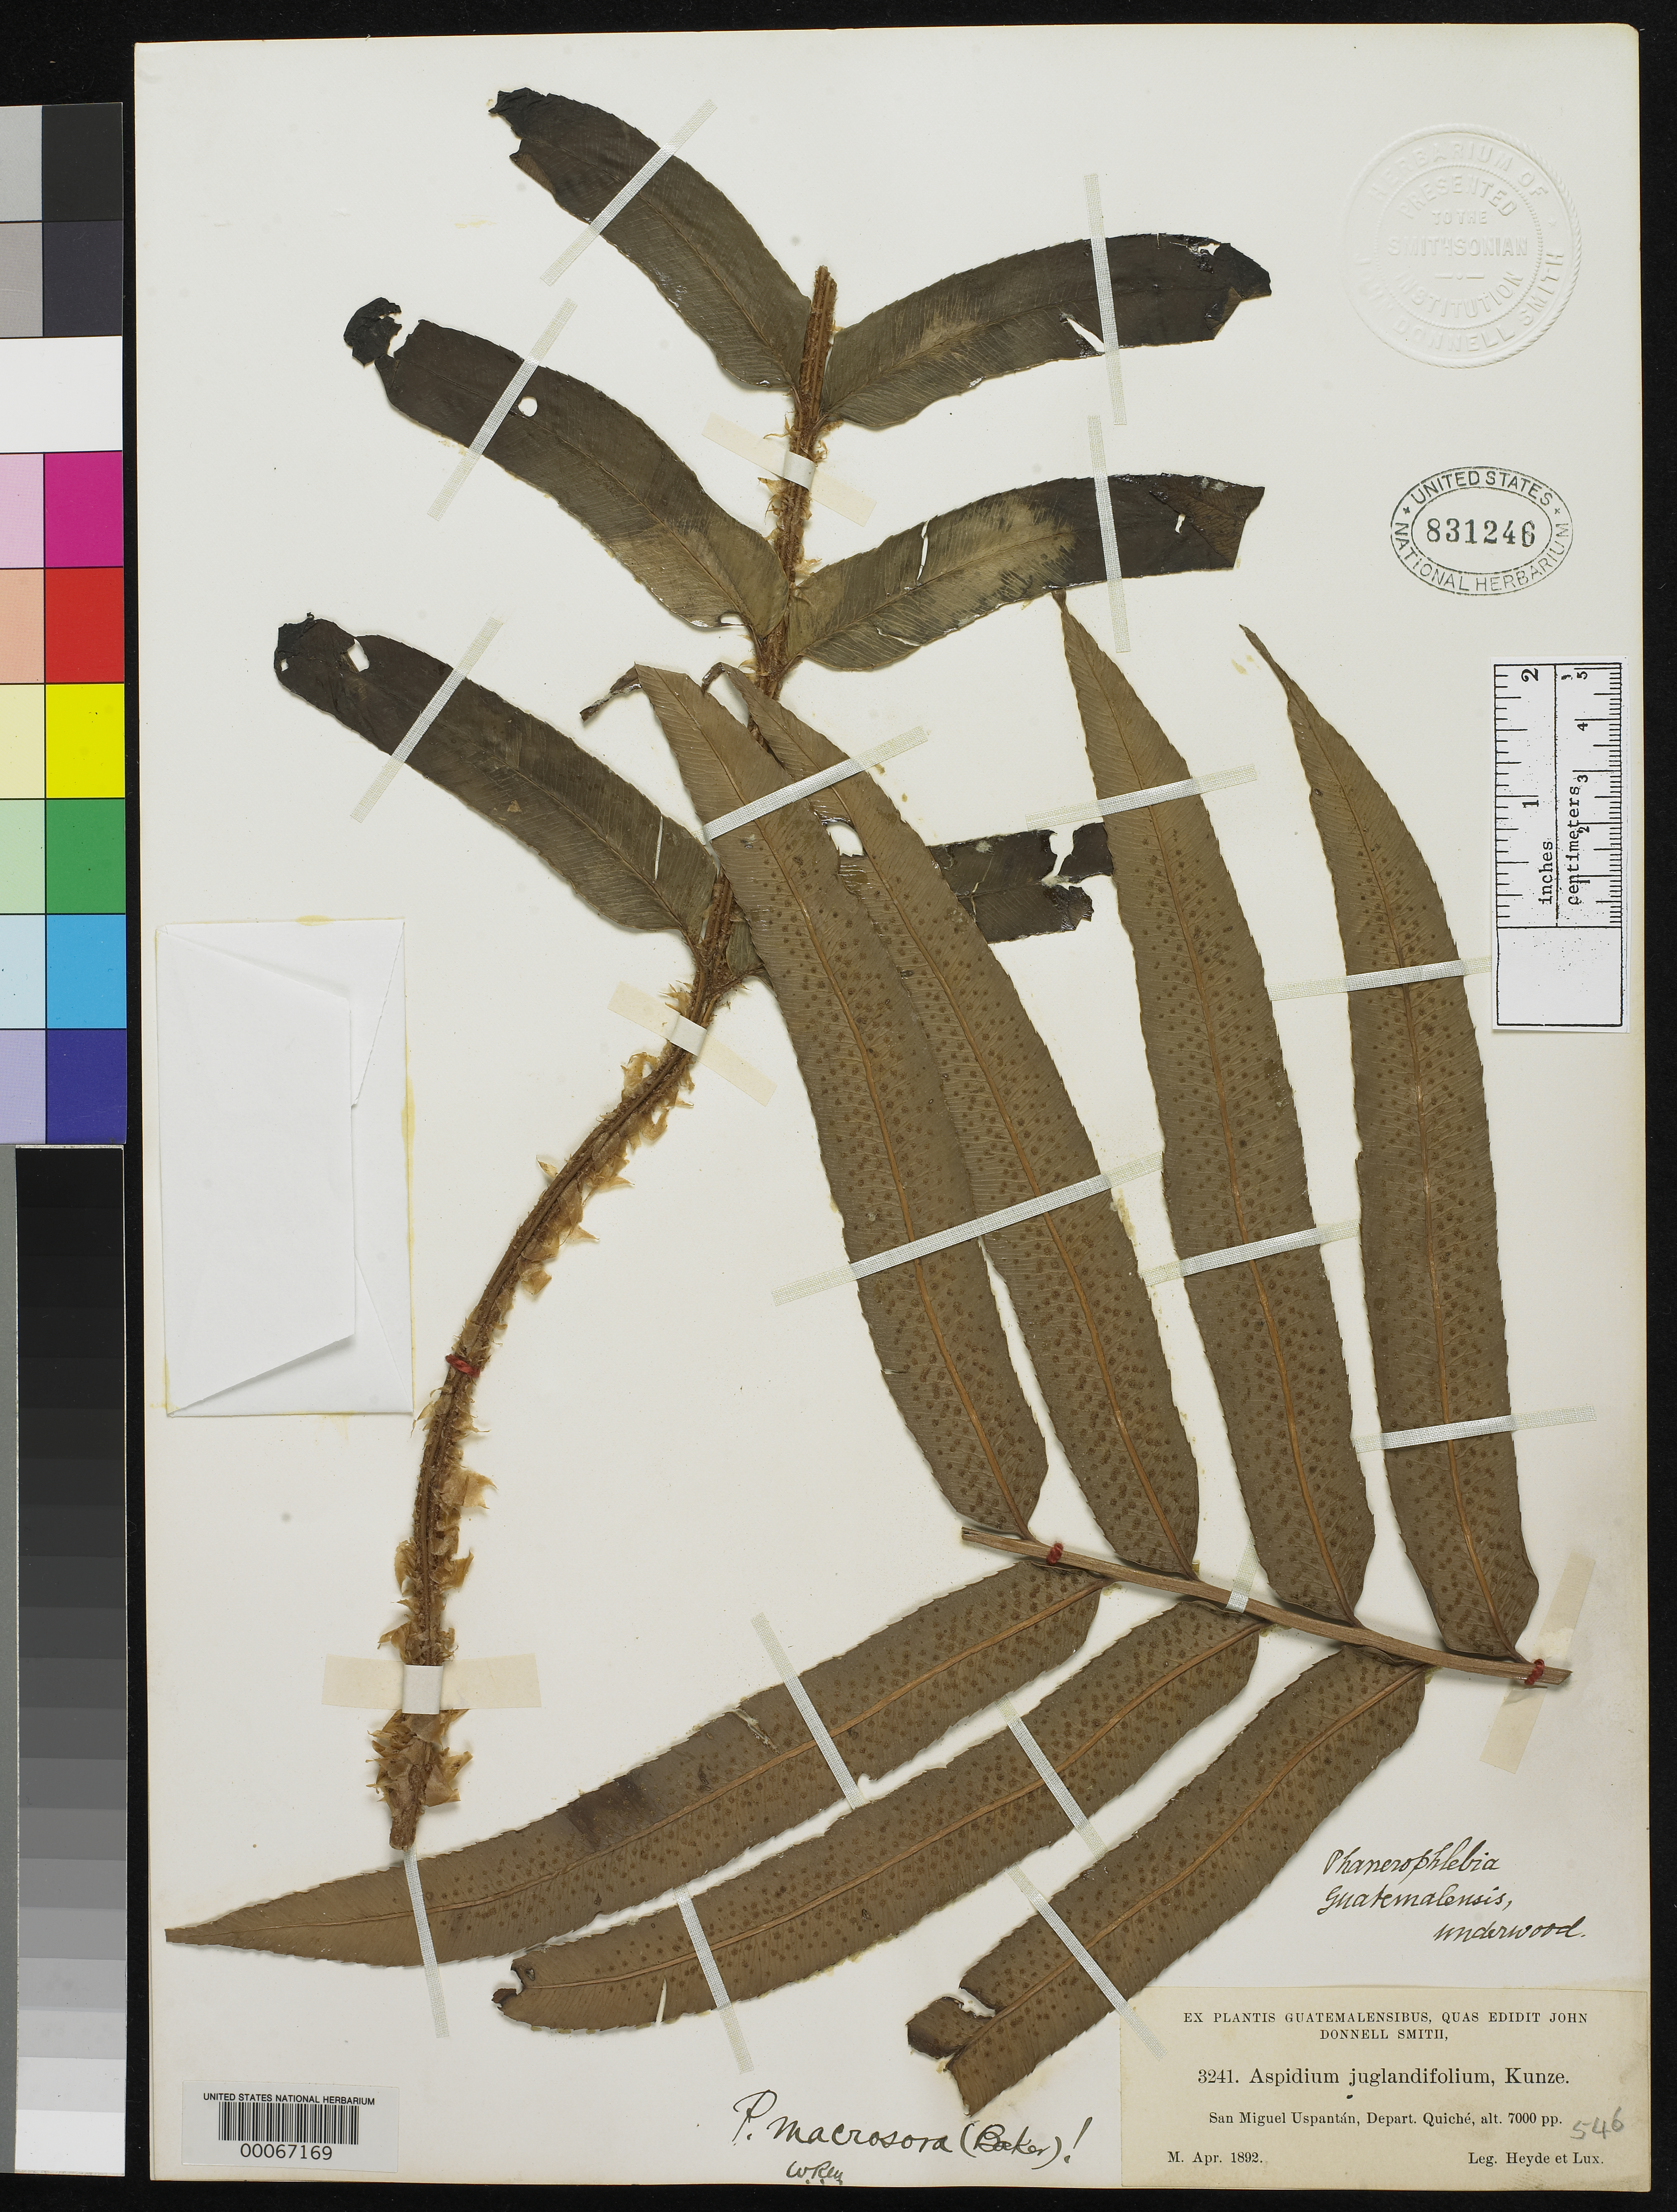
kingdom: Plantae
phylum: Tracheophyta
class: Polypodiopsida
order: Polypodiales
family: Dryopteridaceae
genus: Phanerophlebia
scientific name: Phanerophlebia guatemalensis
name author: Underw.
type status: Type Collection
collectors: E. T. Heyde & E. Lux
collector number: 3241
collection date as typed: Apr 1892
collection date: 1892-04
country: Guatemala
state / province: El Quiché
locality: San Miguel Uspantán.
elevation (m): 2134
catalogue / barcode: US 831246